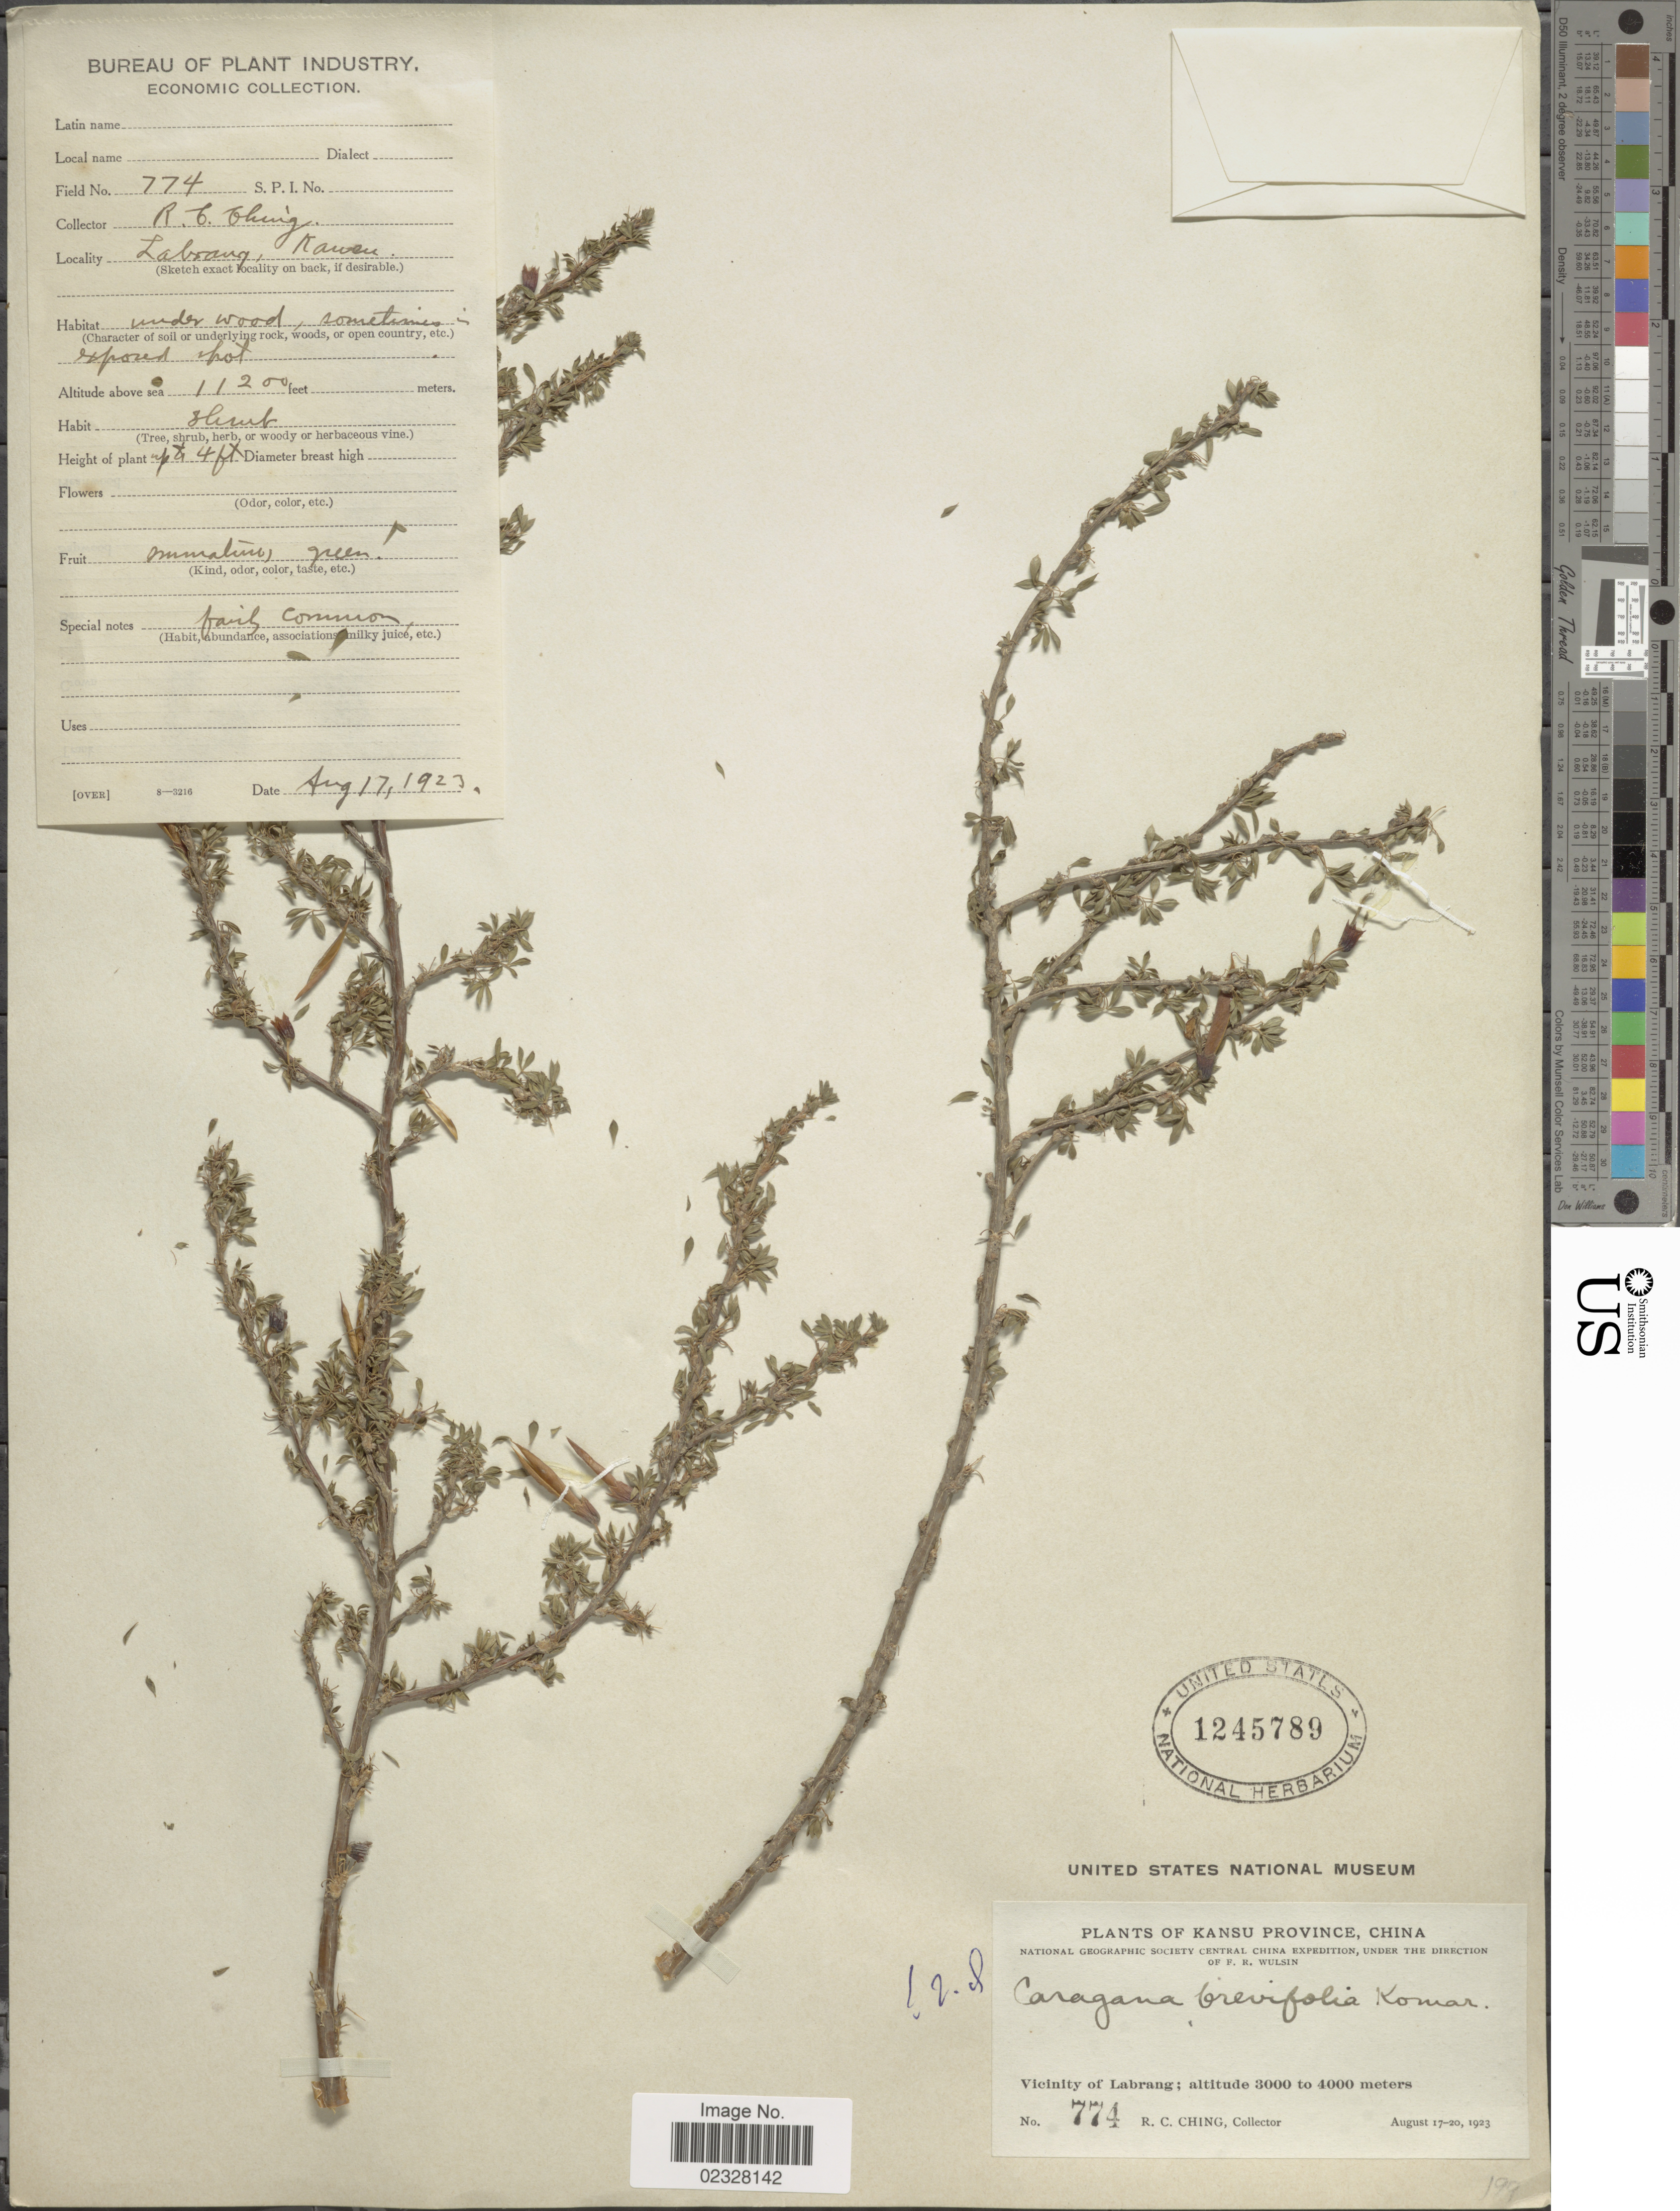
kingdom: Plantae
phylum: Tracheophyta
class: Magnoliopsida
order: Fabales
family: Fabaceae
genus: Caragana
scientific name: Caragana brevifolia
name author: Kom.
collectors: R. C. Ching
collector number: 774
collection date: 1923-08-17/1923-08-20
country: China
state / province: Gansu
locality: Kansu Province. Vicinity of Labrang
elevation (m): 3000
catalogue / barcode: US 1245789